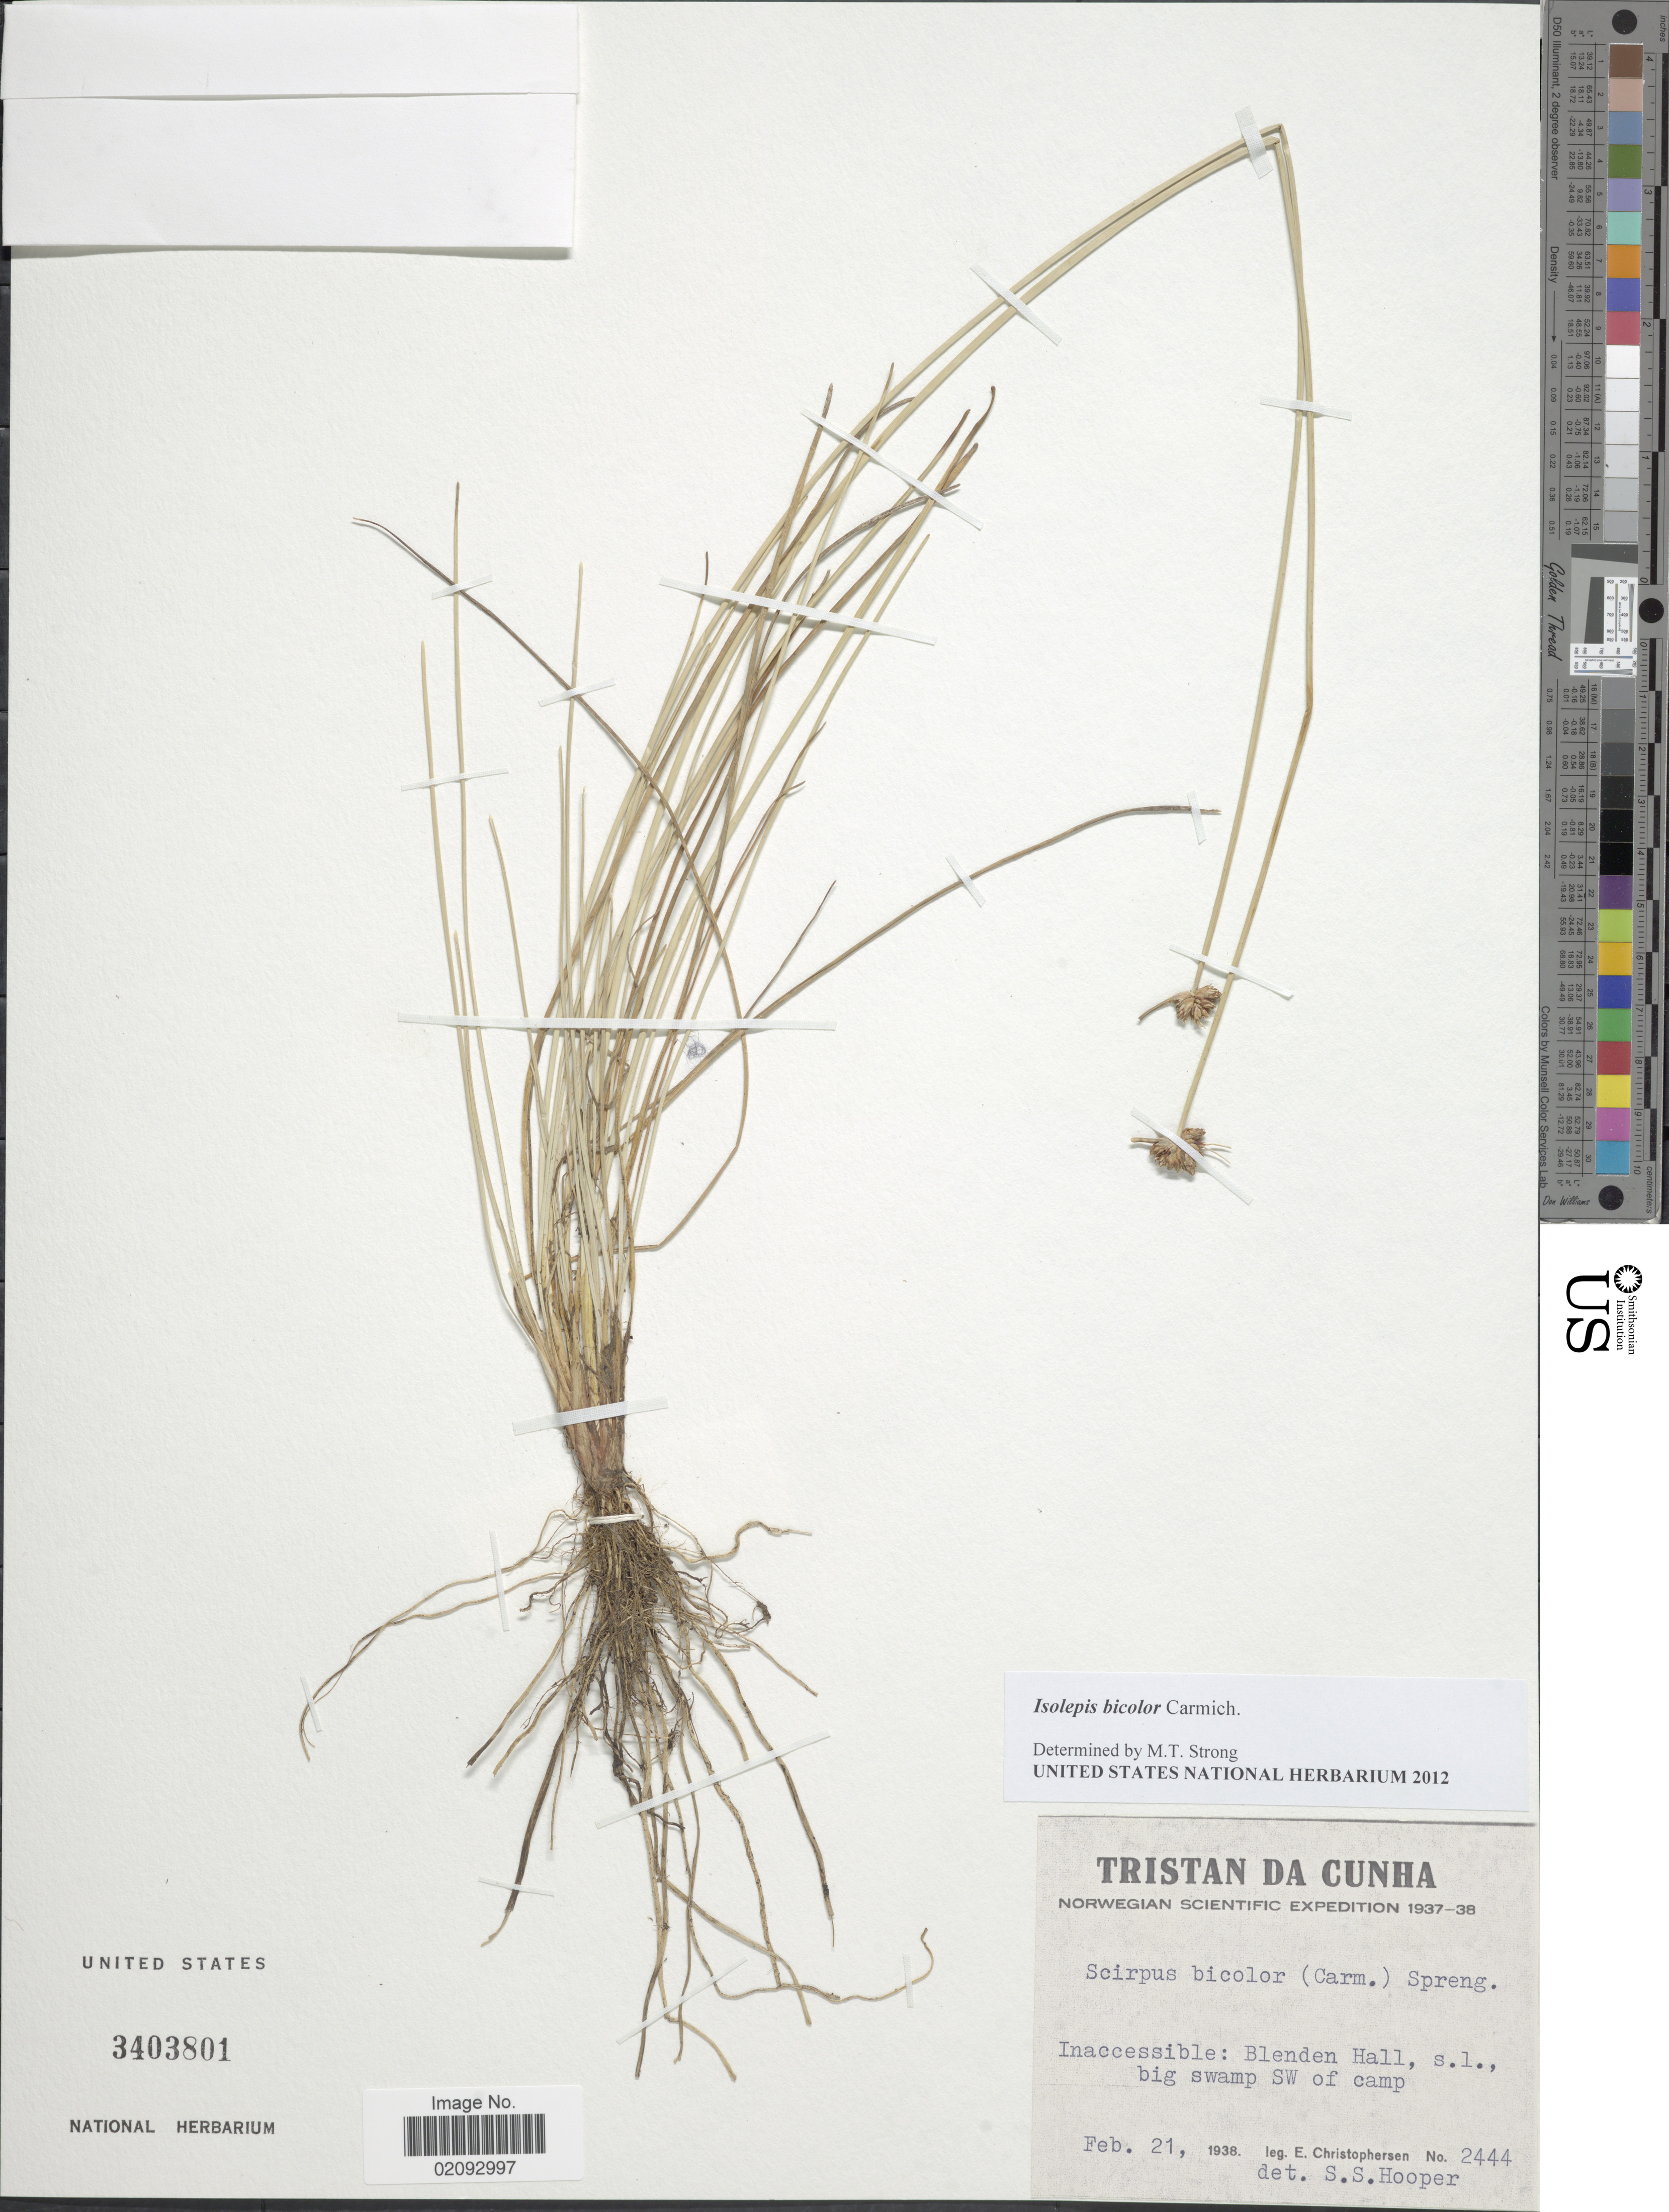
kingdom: Plantae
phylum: Tracheophyta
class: Liliopsida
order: Poales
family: Cyperaceae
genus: Isolepis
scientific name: Isolepis bicolor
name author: Carmich.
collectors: E. Christophersen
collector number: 2444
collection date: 1938-02-21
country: St. Helena Islands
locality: Tristan Da Cunha, Inaccessible: Blenden Hall, s.l., big swamp SW of camp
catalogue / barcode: US 3403801